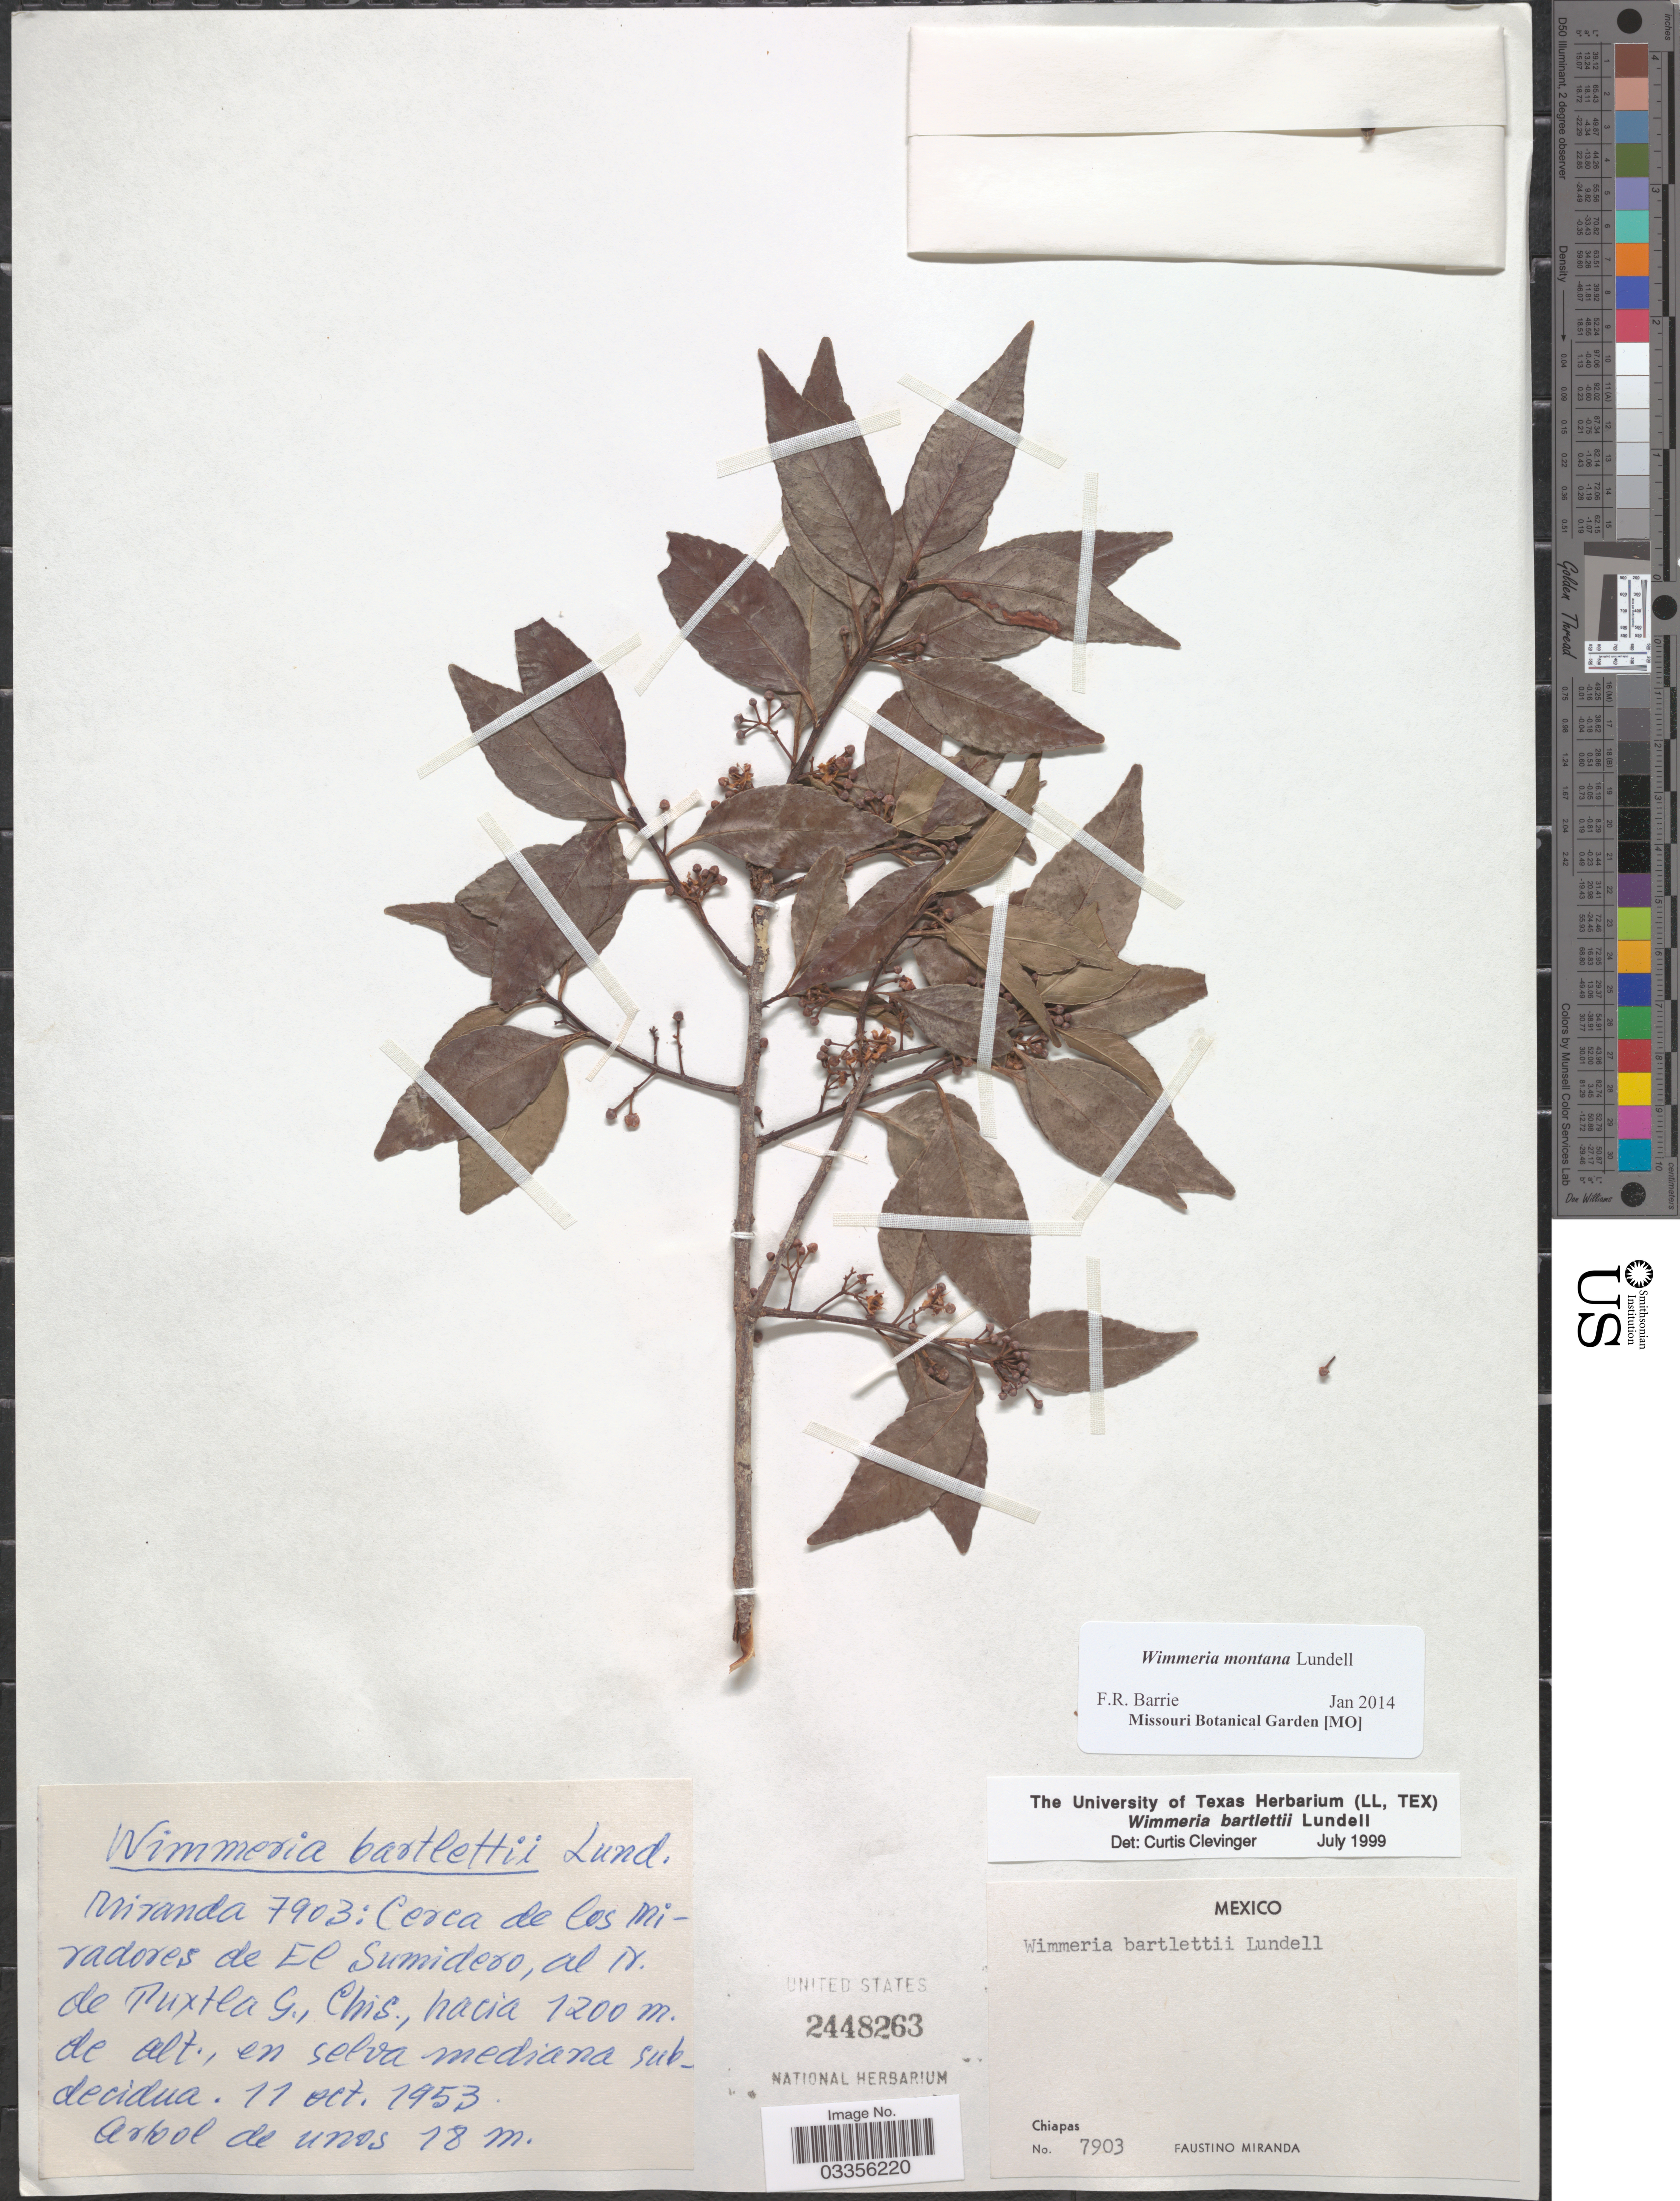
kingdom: Plantae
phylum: Tracheophyta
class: Magnoliopsida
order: Celastrales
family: Celastraceae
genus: Wimmeria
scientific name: Wimmeria montana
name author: Lundell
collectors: F. Miranda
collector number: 7903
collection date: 1953-10-11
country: Mexico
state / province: Chiapas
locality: Cerca de los Miradores de El Sumidero, al N. de Tuxtla G.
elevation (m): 1200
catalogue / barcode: US 2448263